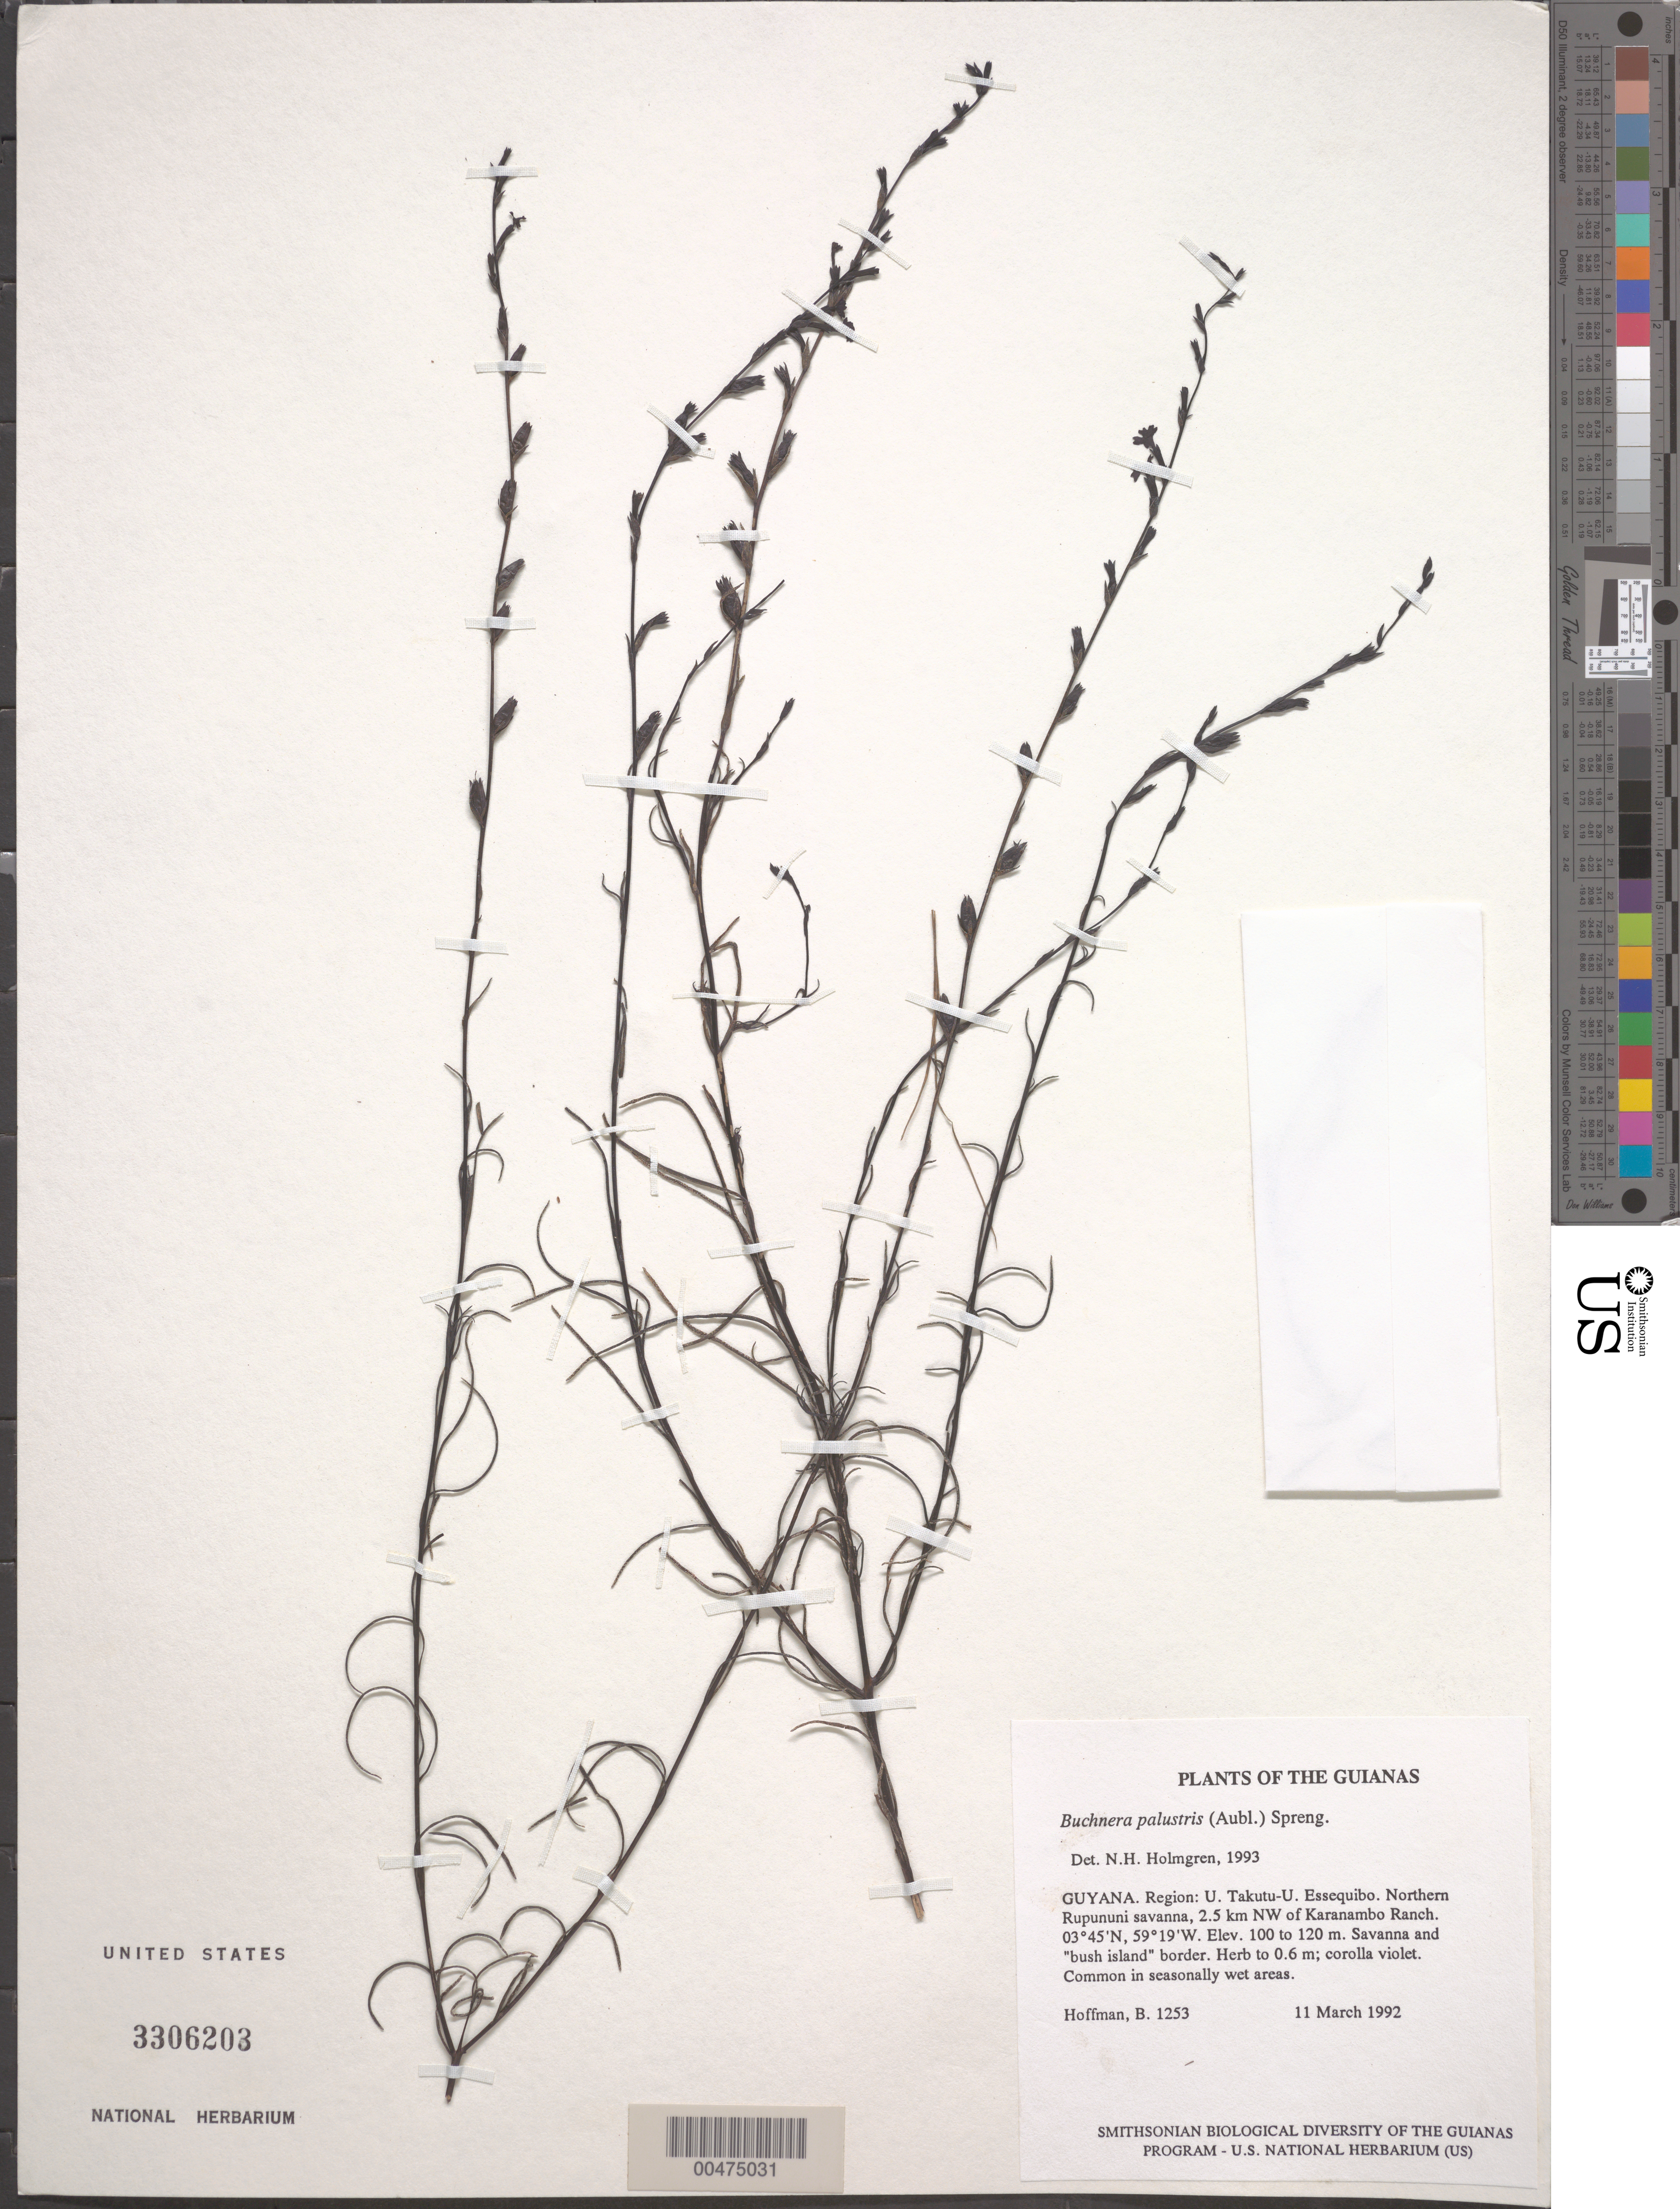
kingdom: Plantae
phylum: Tracheophyta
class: Magnoliopsida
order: Lamiales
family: Orobanchaceae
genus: Buchnera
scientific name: Buchnera palustris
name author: (Aubl.) Spreng.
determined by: Holmgren, N. H., (NY), New York Botanical Garden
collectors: B. Hoffman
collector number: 1253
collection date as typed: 11 March 1992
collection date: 1992-03-11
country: Guyana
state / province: U. Takutu-U. Essequibo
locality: Northern Rupununi savanna, 2.5 km NW of Karanambo Ranch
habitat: Savanna and "bush island" border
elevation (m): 100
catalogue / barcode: US 3306203